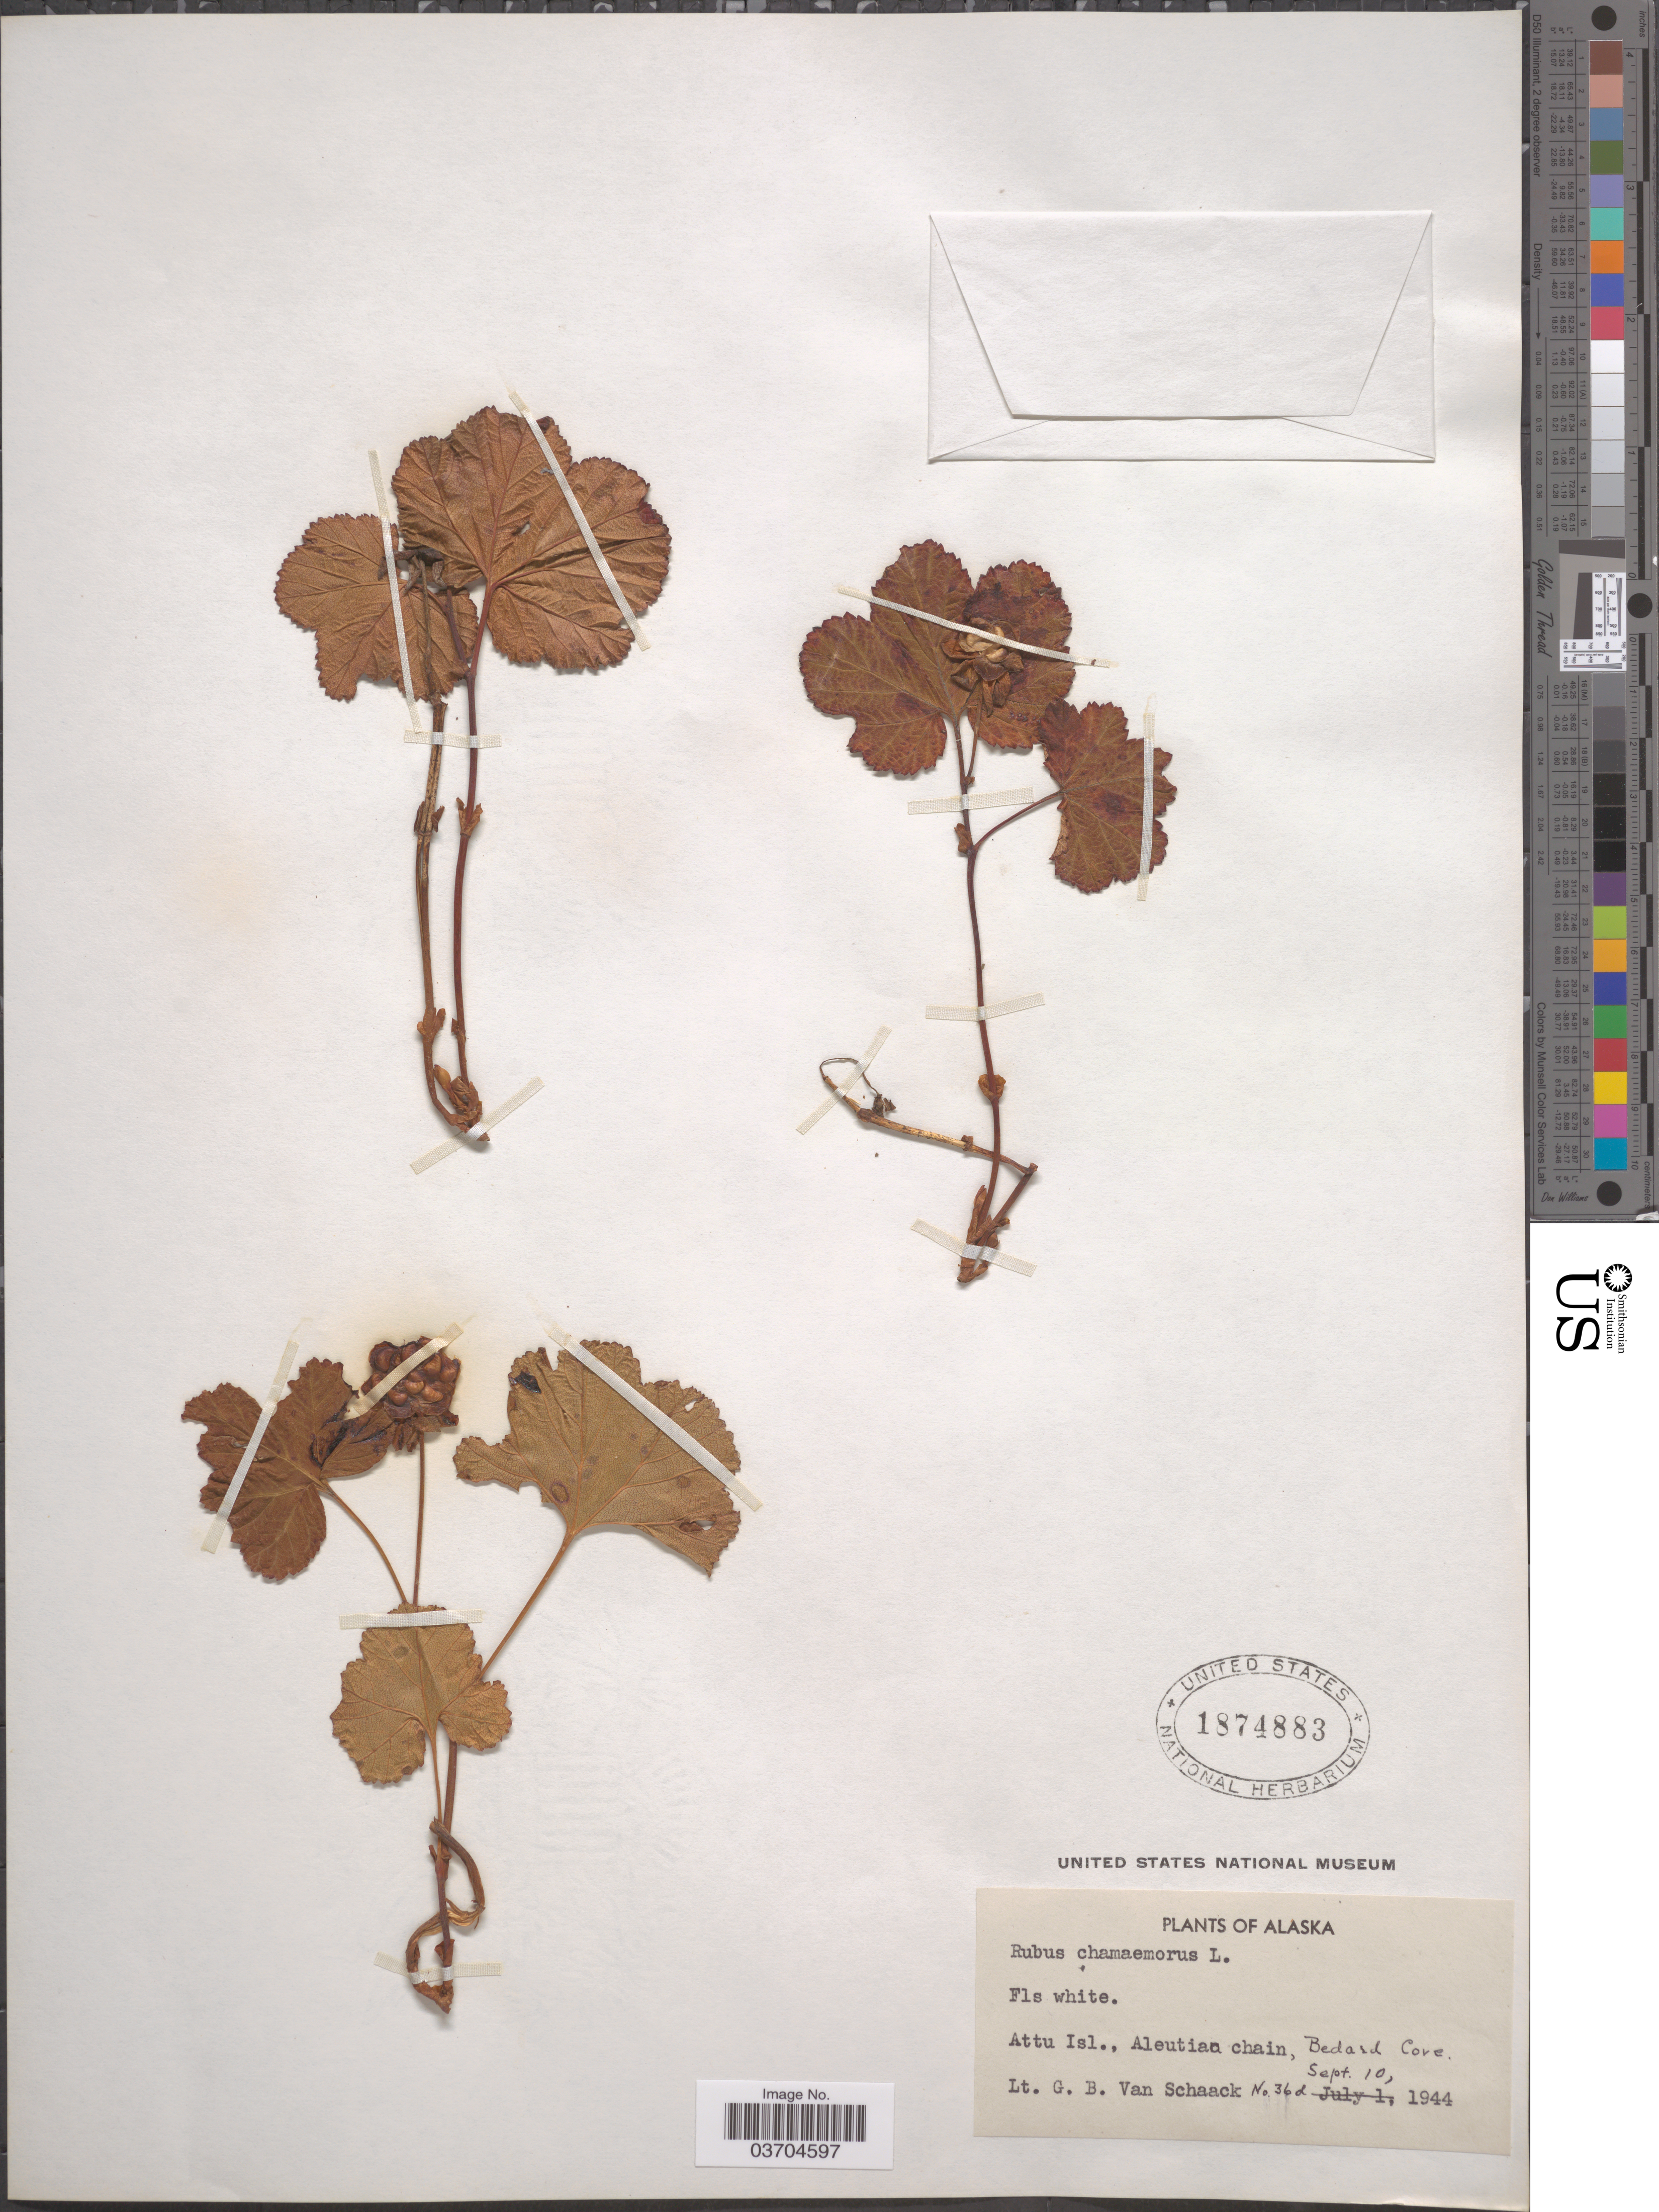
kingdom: Plantae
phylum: Tracheophyta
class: Magnoliopsida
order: Rosales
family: Rosaceae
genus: Rubus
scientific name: Rubus chamaemorus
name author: L.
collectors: G. Van Schaak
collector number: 36L?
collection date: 1944-09-10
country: United States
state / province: Alaska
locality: Attu Isl., Aleutian chain, Bedard Cove.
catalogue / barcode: US 1874883